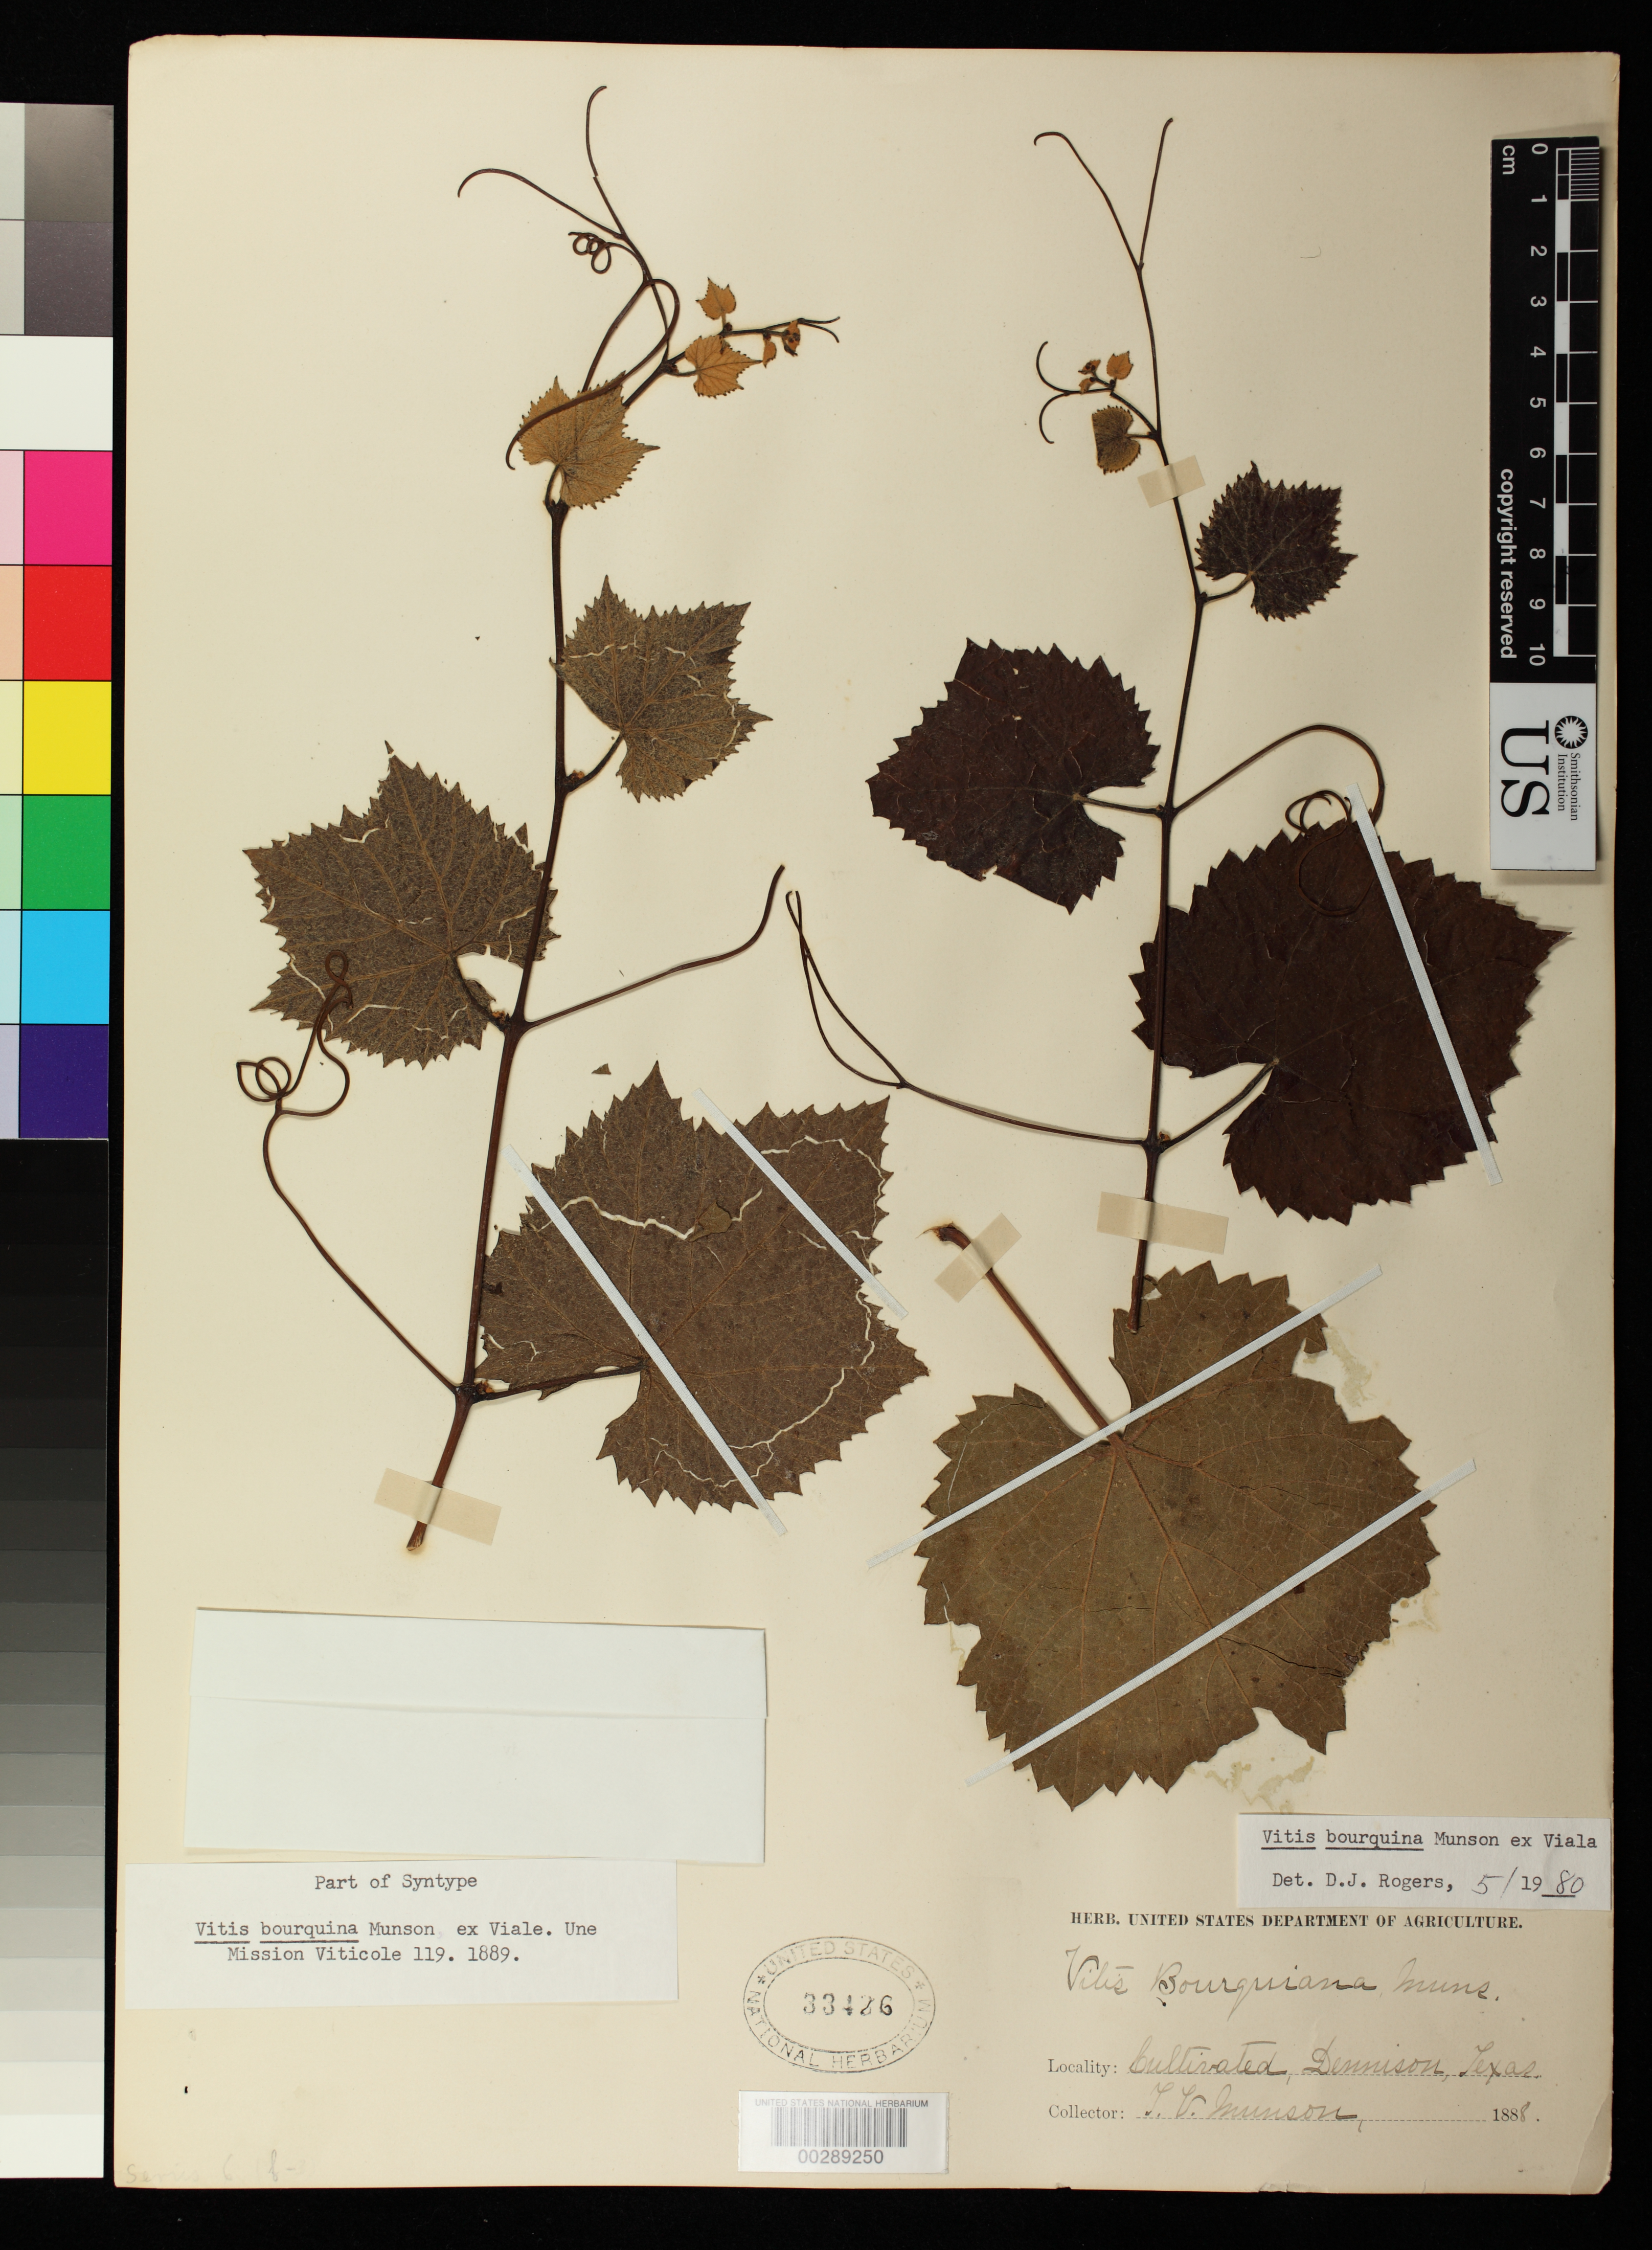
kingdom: Plantae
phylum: Tracheophyta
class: Magnoliopsida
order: Vitales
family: Vitaceae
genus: Vitis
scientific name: Vitis bourquina Munson ex Viala, nom. nud.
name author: Munson ex Viala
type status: Syntype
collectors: T. V. Munson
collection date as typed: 1888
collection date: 1888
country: United States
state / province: Texas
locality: Cultivated, Dennison.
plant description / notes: Annotated by D.J. Rogers (1980) as "part of syntype" of "Vitis bourquina Munson ex Viala". Dubiously type material, as name was not validly published by either Viala or Munson. Possibly validated by Munson (or another author) before publication at varietal rank by Bailey, but if so, not yet found. Published as nom. nud.: V. "bourquina" Munson ex Viala 1889 (Une Mission Viticole: 119), V. bourquiniana Munson 1890 (Garden & Forest 3: 474), Munson 1890 (Class. Syn. Wild Grapes N. Amer. 12), Munson 1891 (Amer. Gard. 12: 584).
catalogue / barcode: US 33426